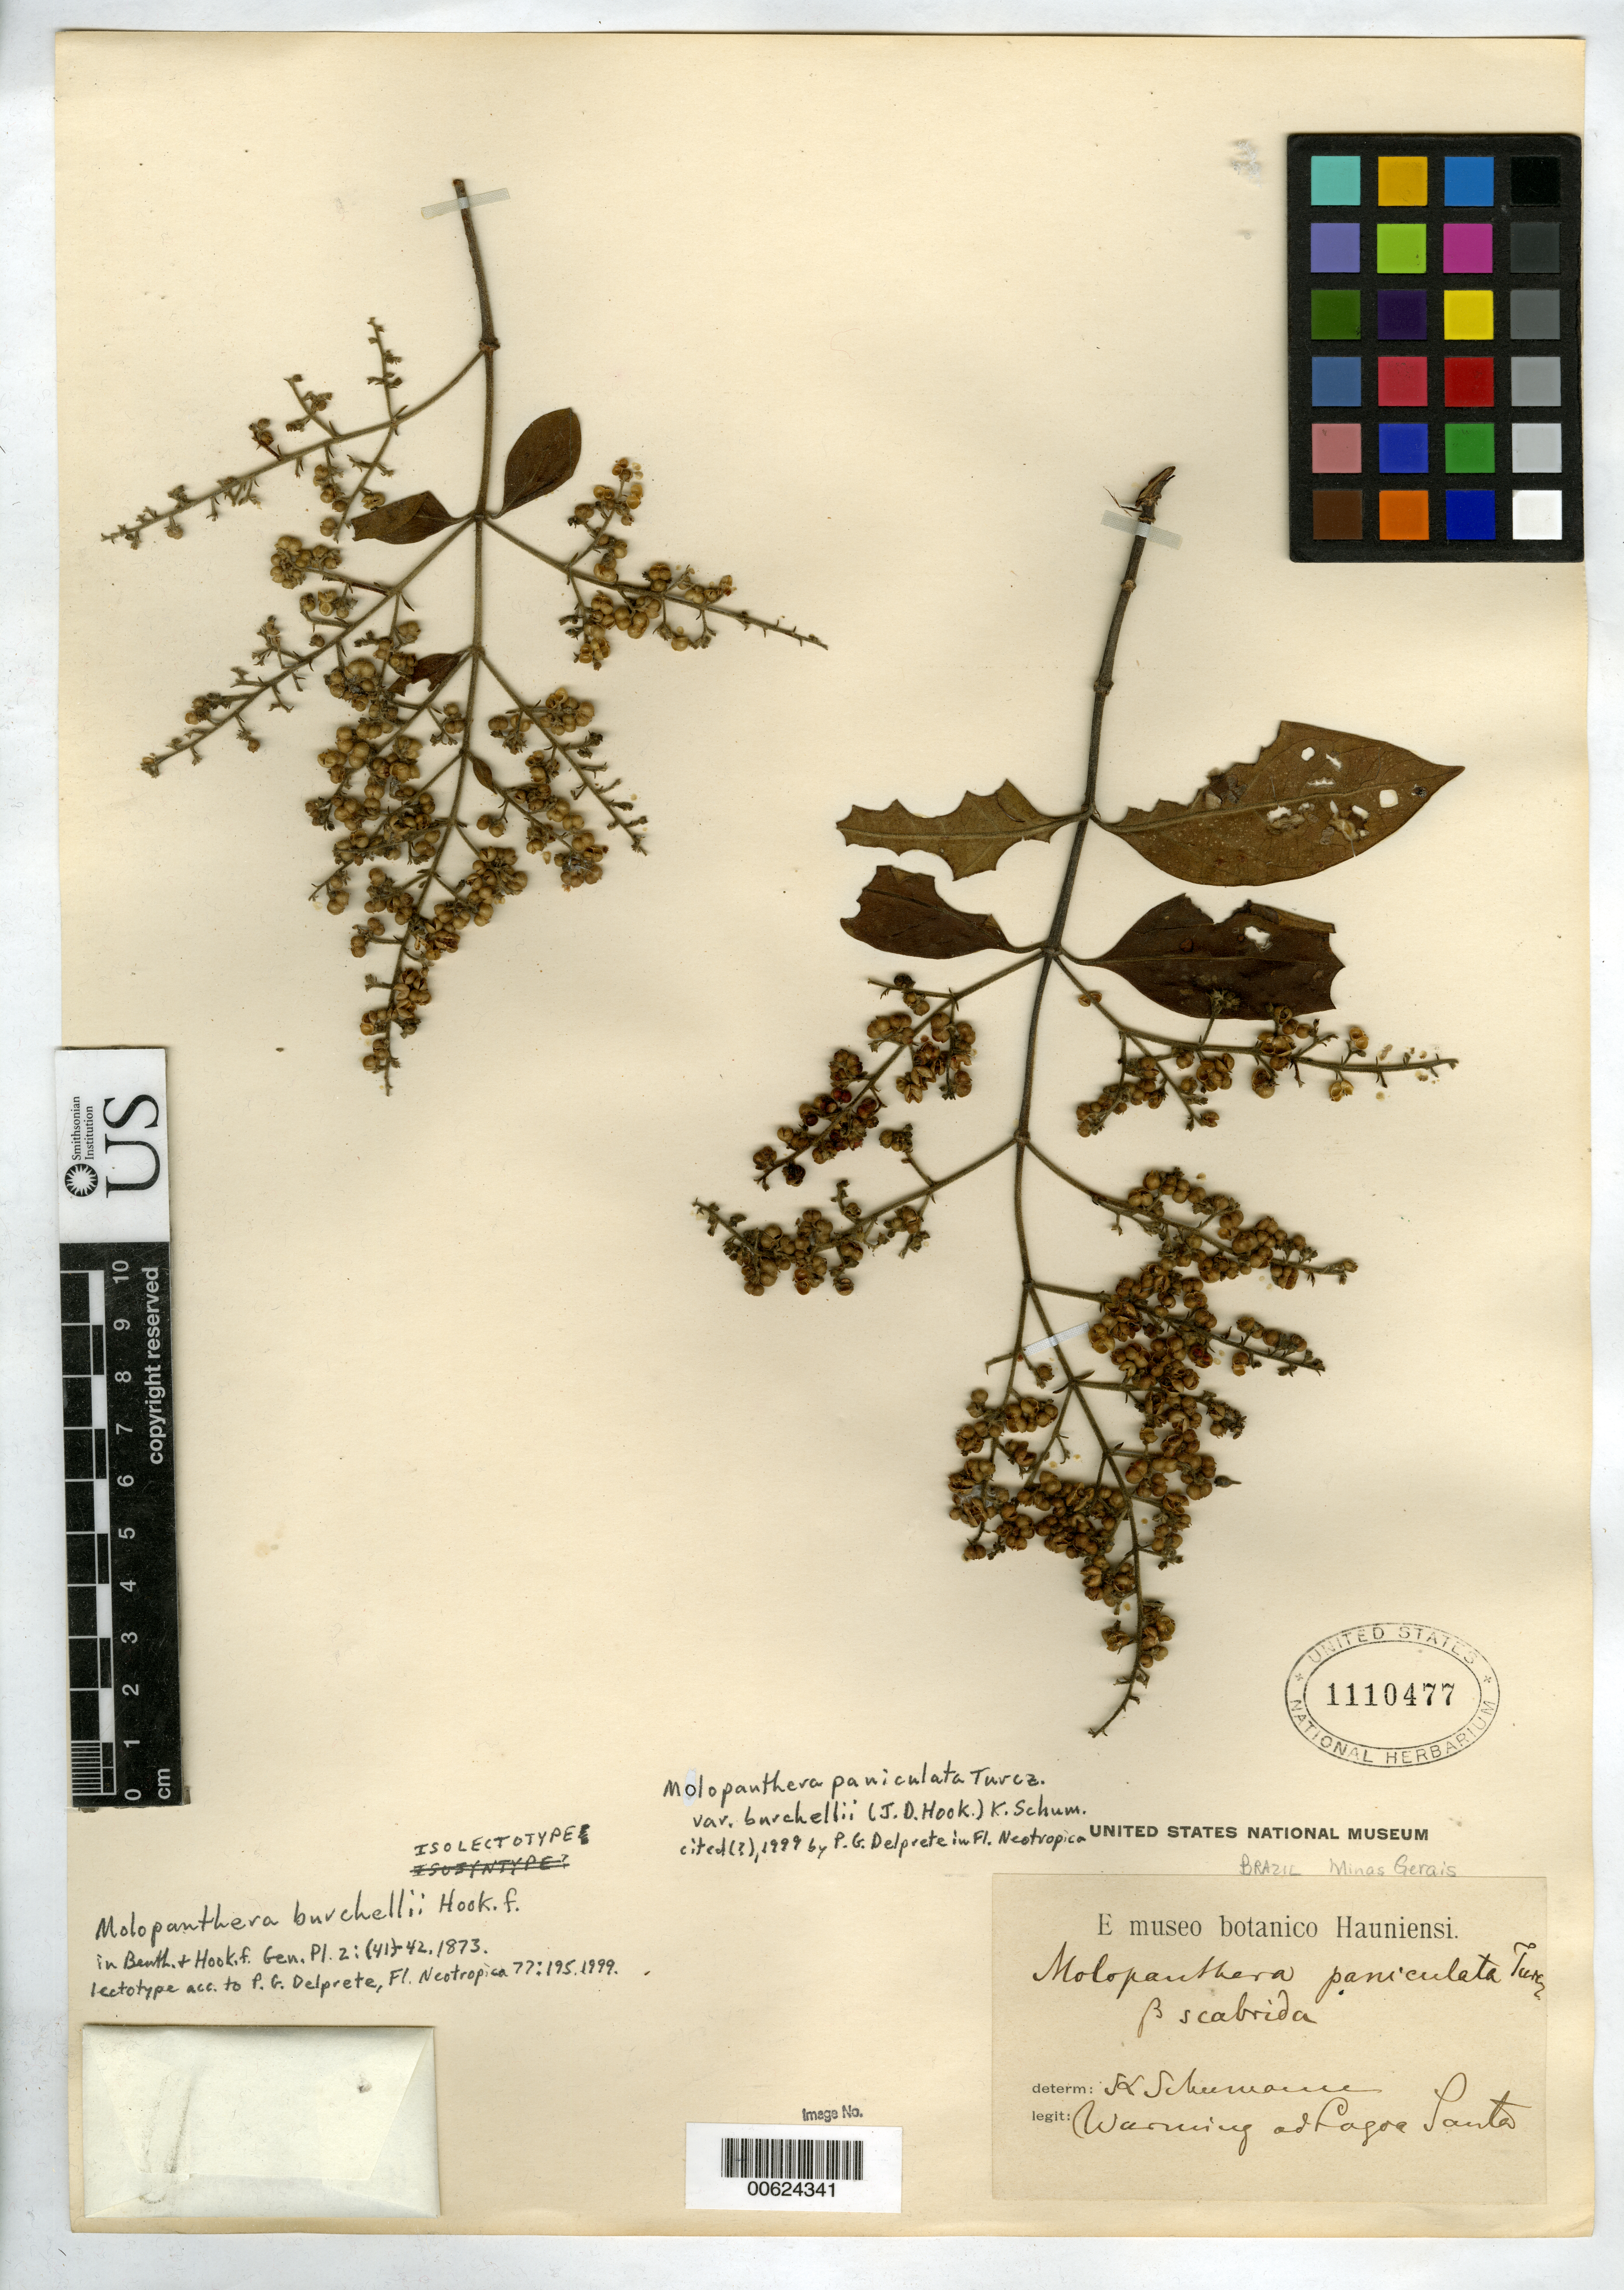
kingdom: Plantae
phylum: Tracheophyta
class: Magnoliopsida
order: Gentianales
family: Rubiaceae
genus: Molopanthera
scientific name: Molopanthera burchellii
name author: Hook. f.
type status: Isolectotype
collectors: E. Warming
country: Brazil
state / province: Minas Gerais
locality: Lagoa Santo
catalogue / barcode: US 1110477